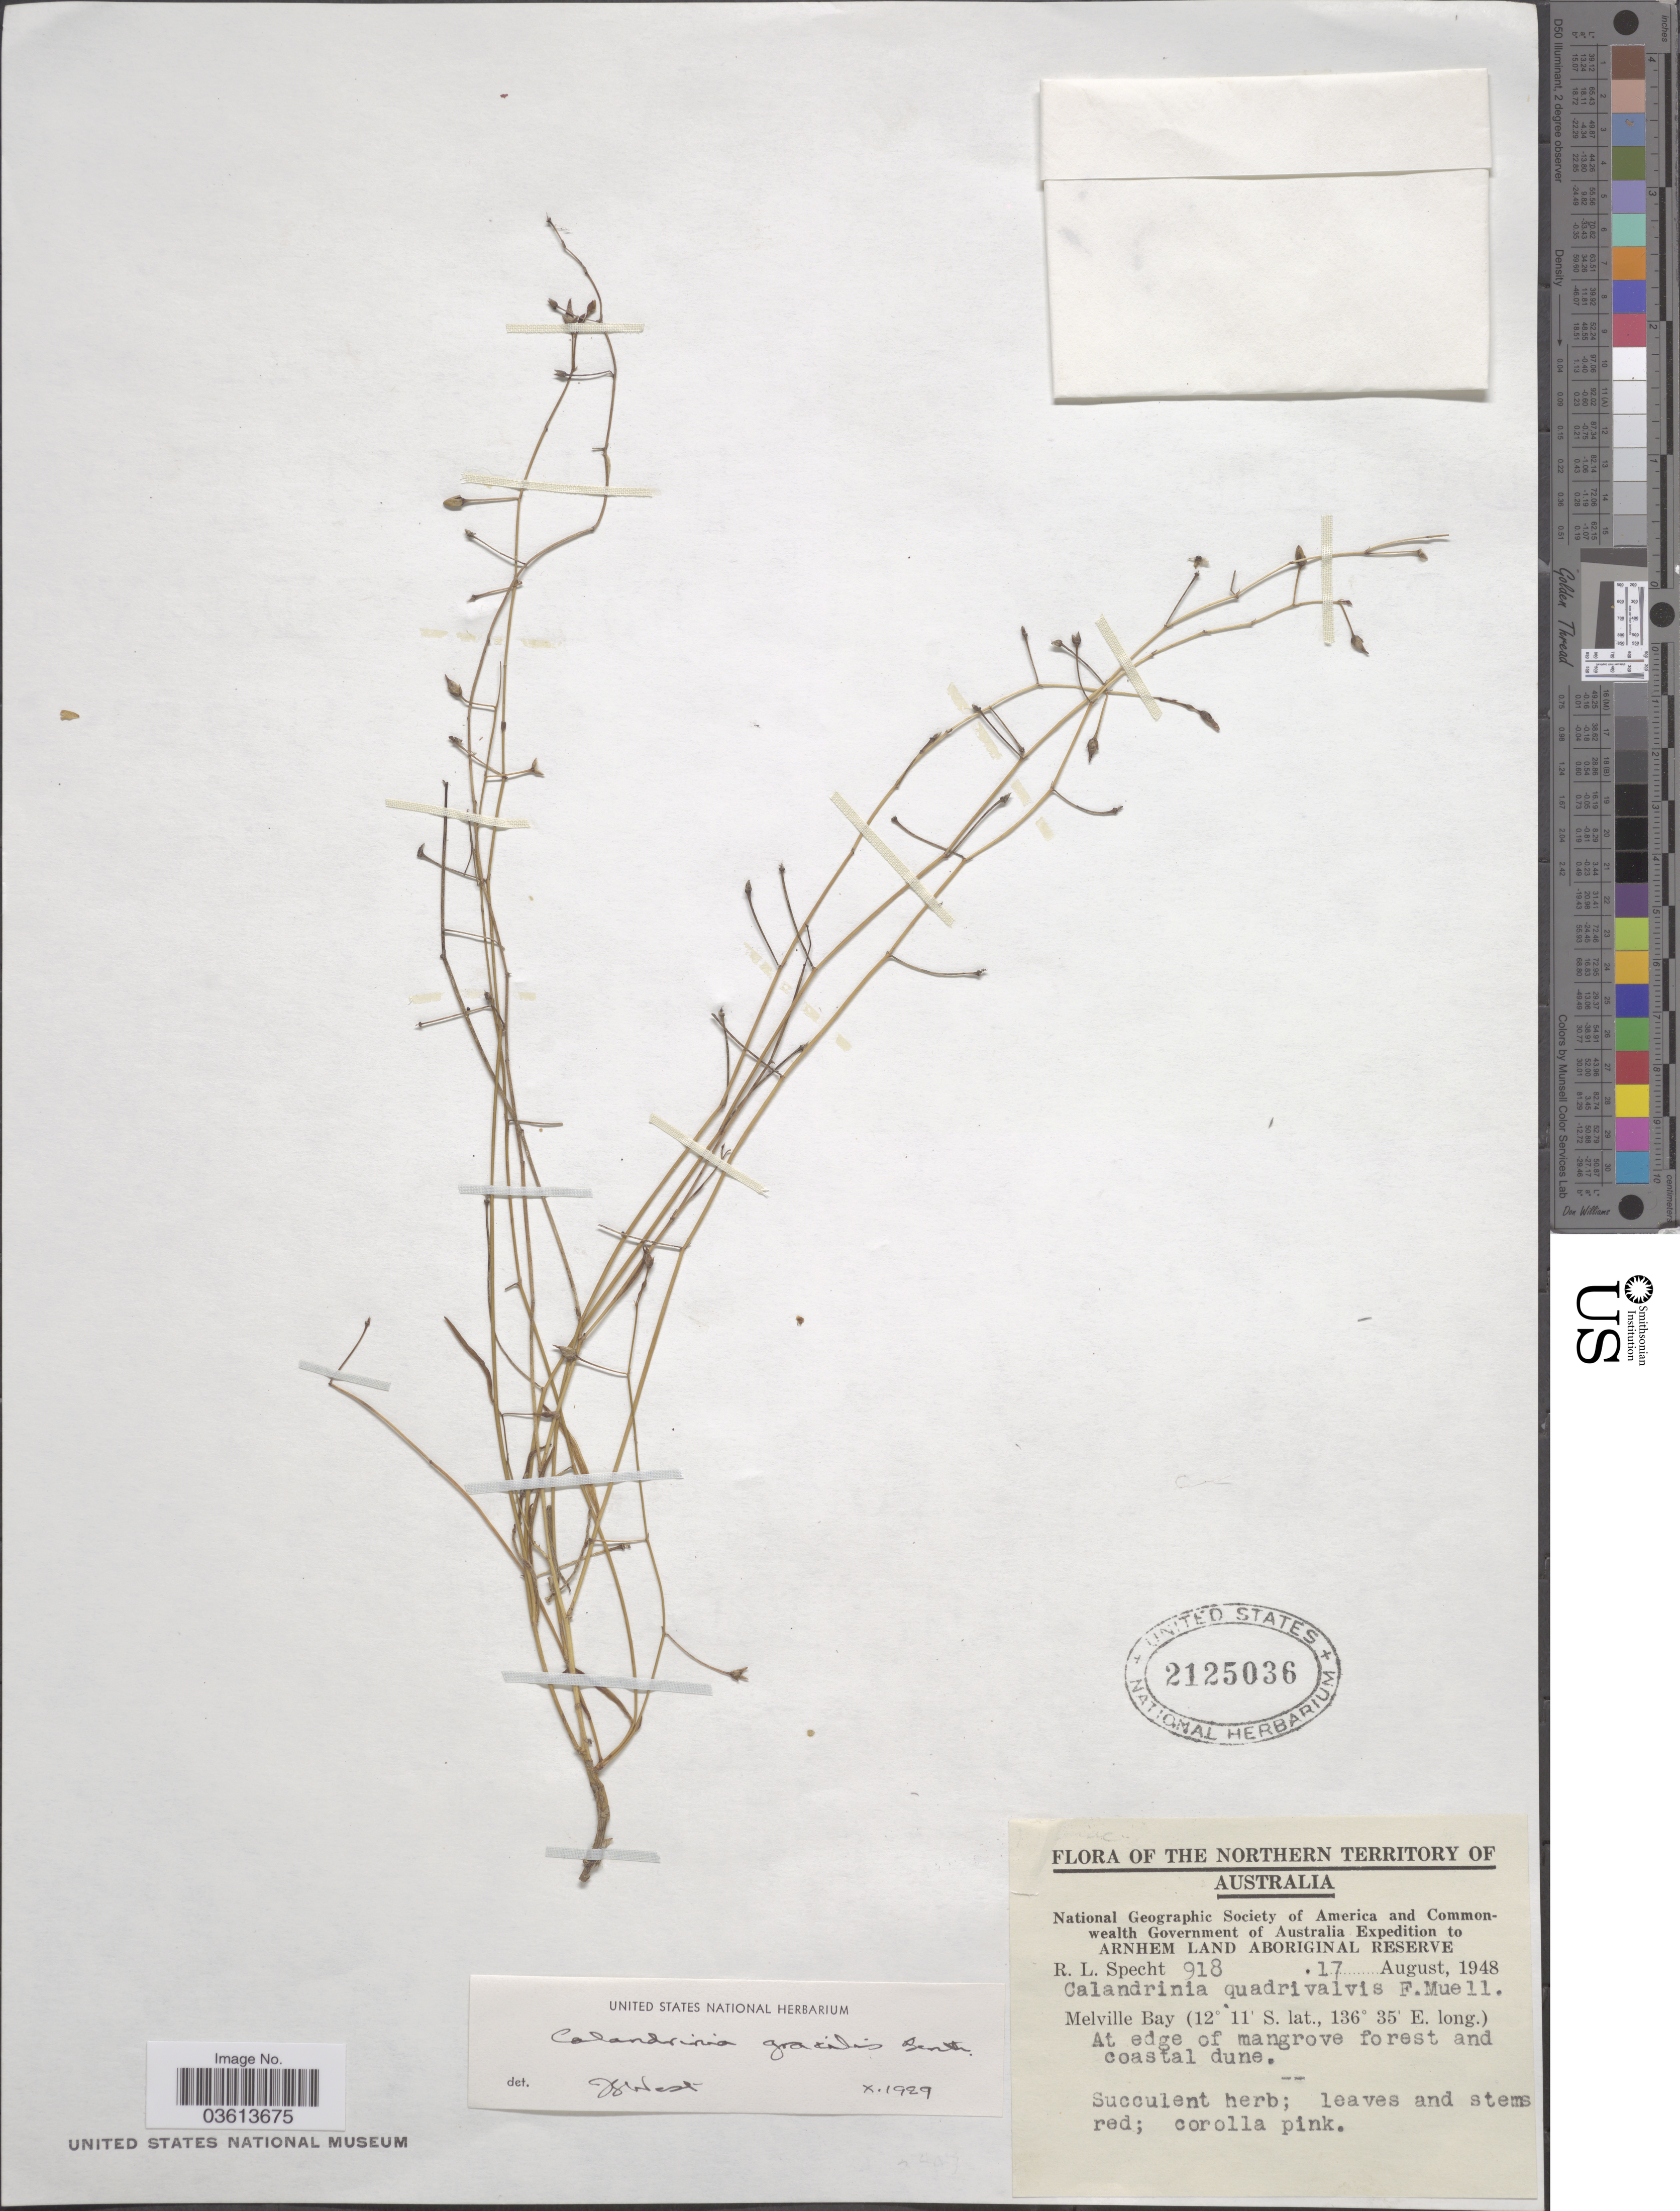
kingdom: Plantae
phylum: Tracheophyta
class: Magnoliopsida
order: Caryophyllales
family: Montiaceae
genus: Parakeelya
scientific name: Parakeelya gracilis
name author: (Benth.) Hershk.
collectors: R. L. Specht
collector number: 918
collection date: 1948-08-17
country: Australia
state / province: Northern Territory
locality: Arnhem Land Aboriginal Reserve. Melville Bay.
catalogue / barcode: US 2125036